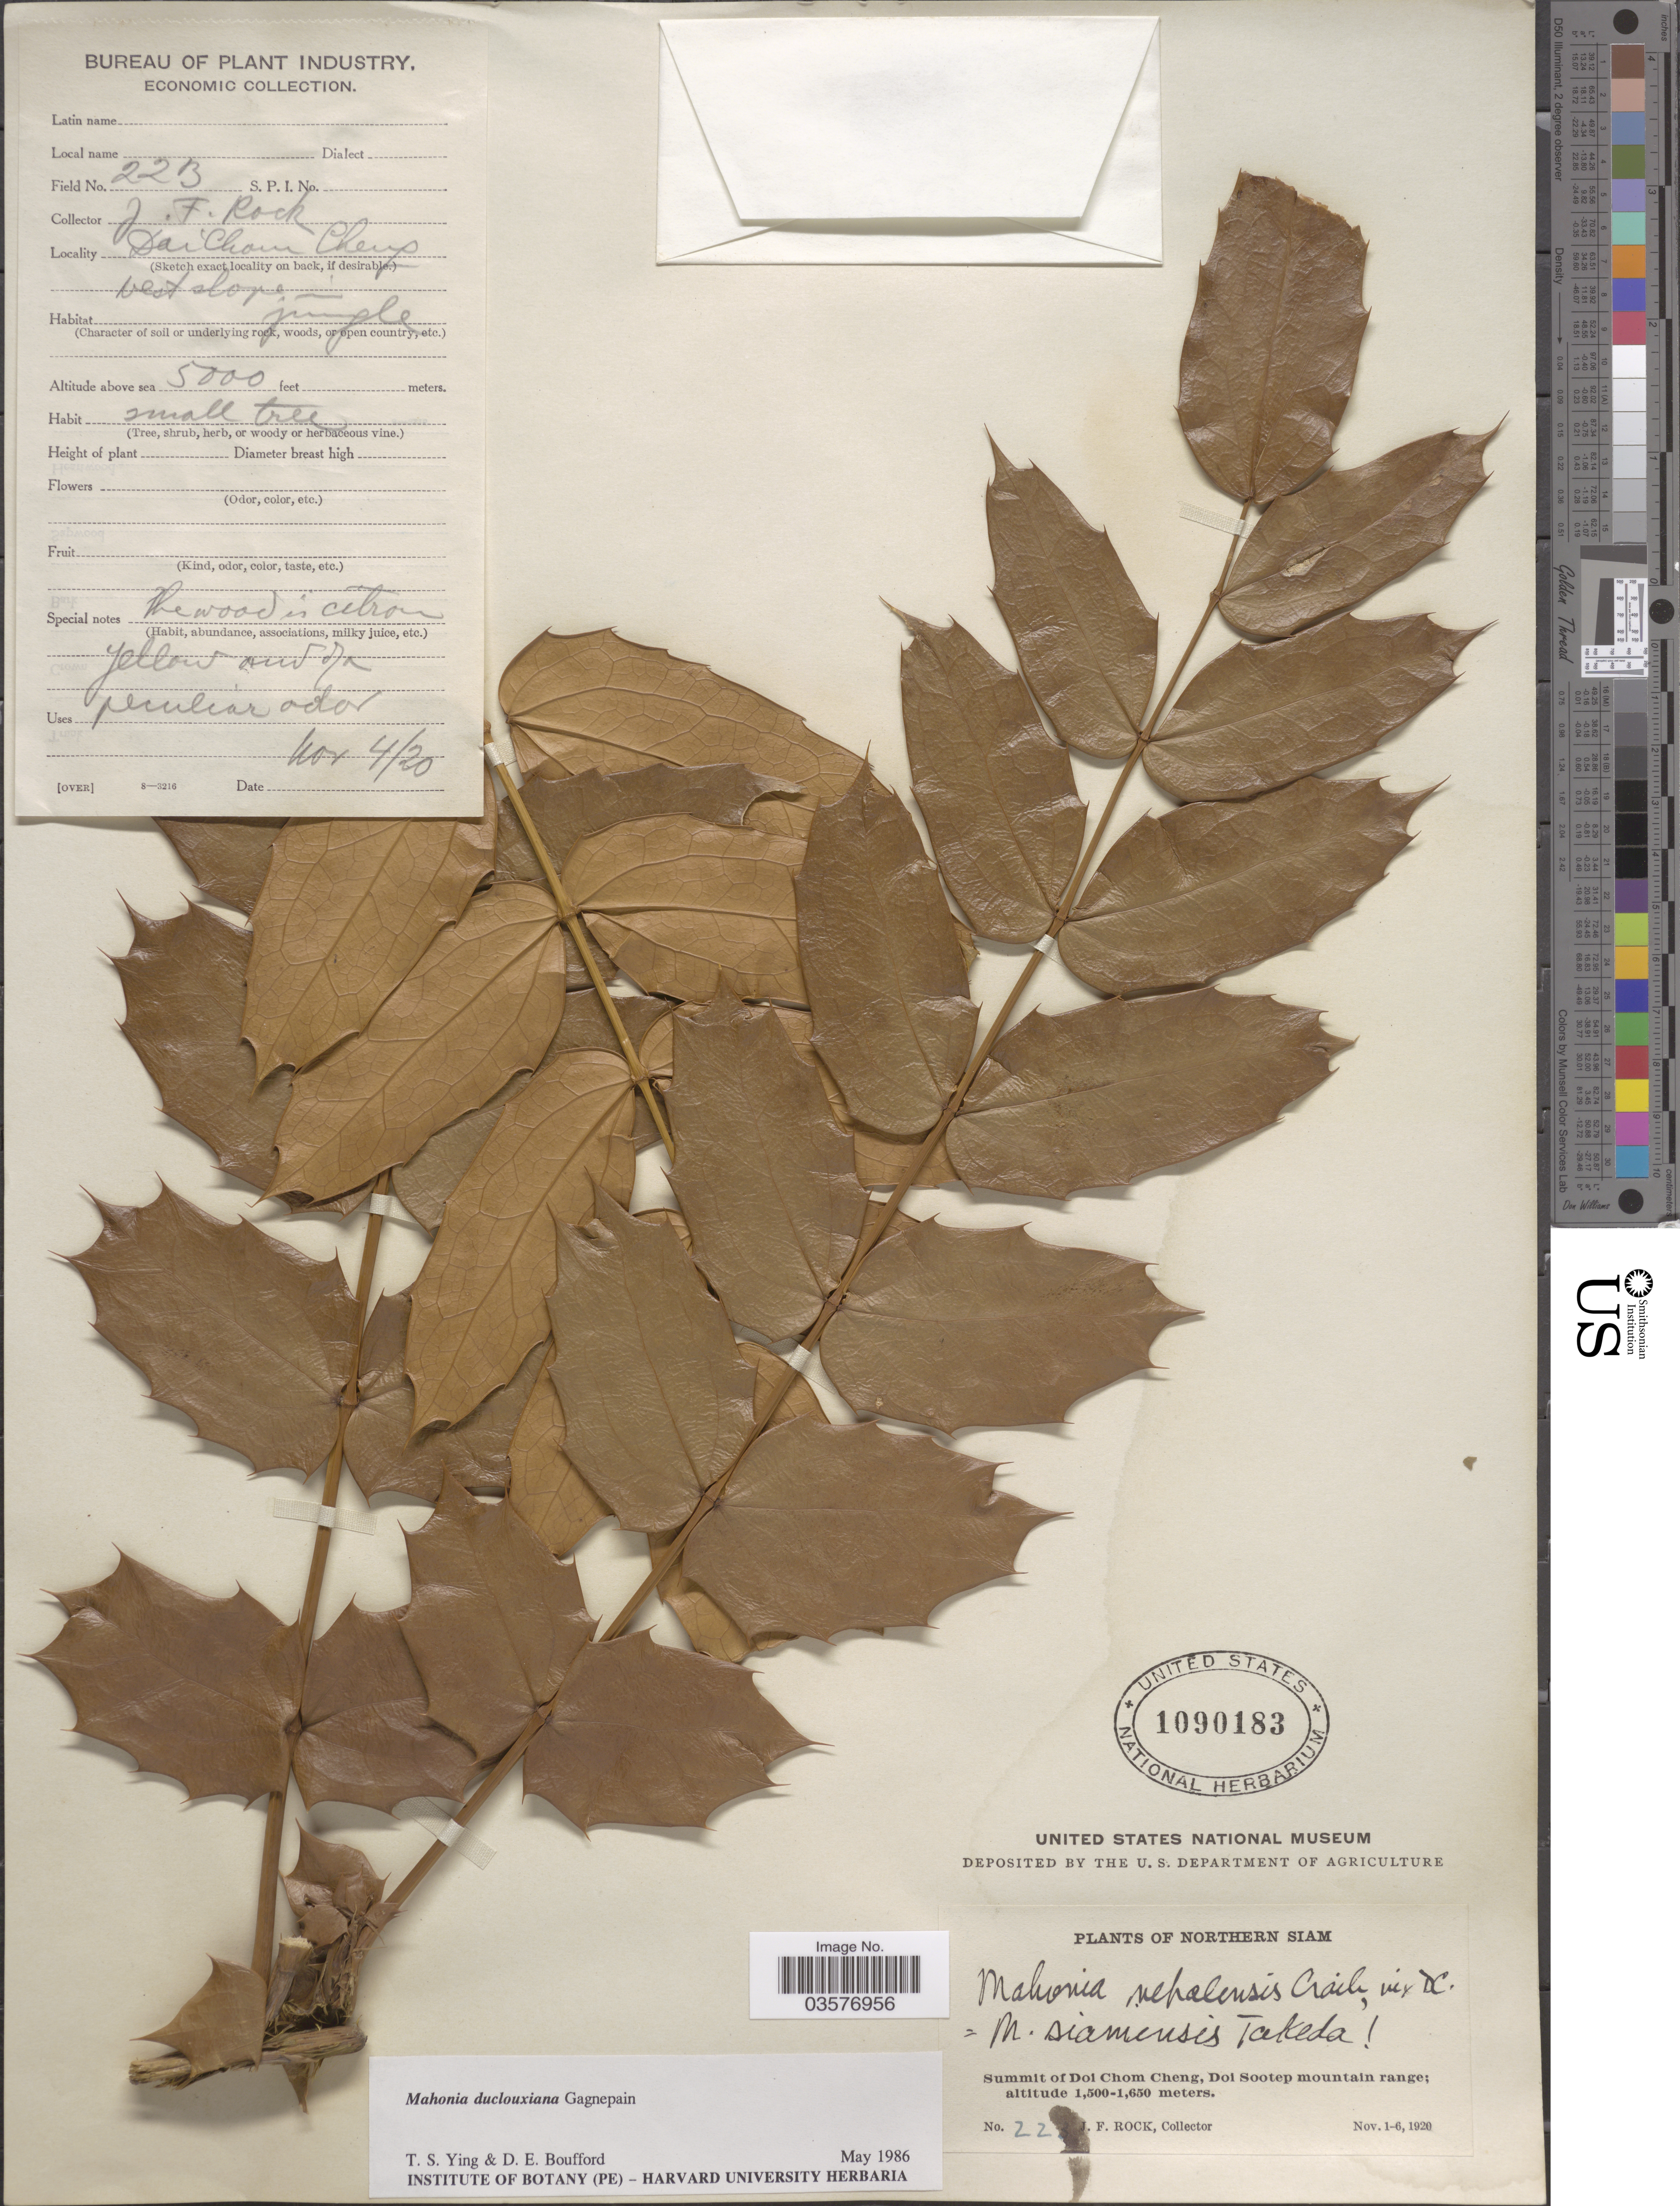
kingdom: Plantae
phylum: Tracheophyta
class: Magnoliopsida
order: Ranunculales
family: Berberidaceae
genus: Mahonia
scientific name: Mahonia duclouxiana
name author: Gagnep.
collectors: J. Rock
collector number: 223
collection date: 1920-11-04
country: Thailand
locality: Northern Siam. Summit of Doi Chom Cheng, Doi Sootep mountain range. West slope.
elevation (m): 1524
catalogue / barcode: US 1090183